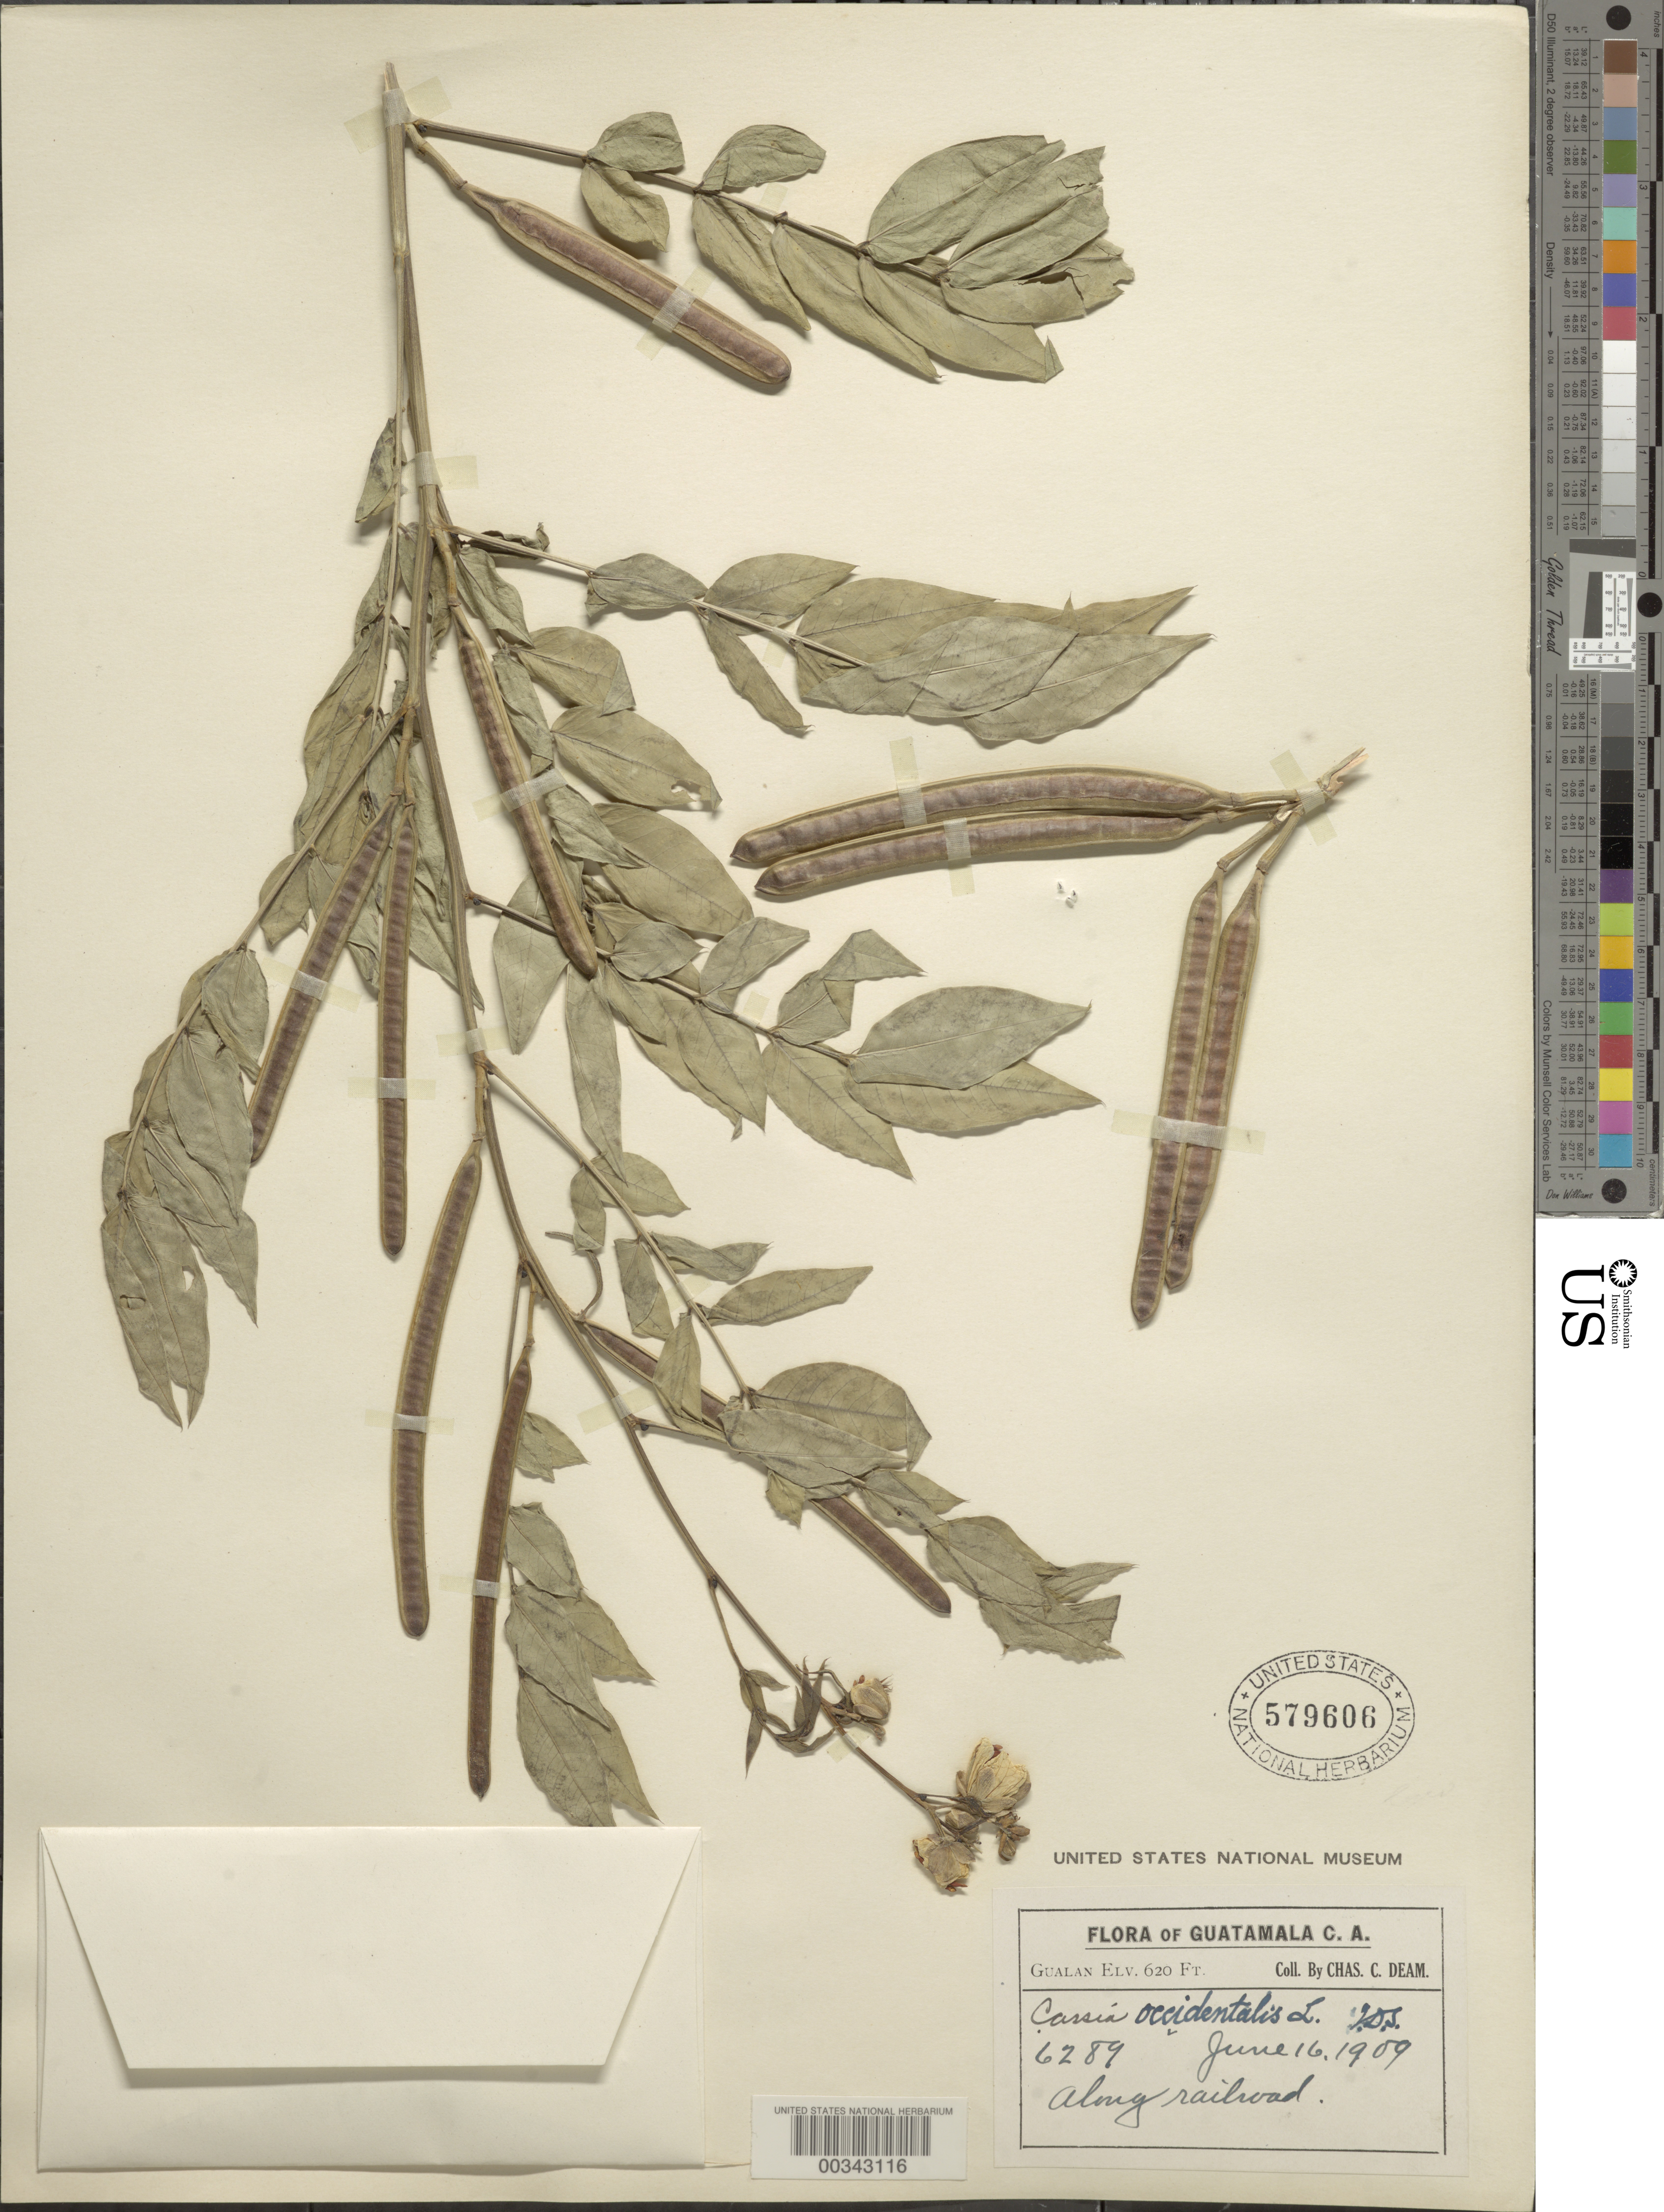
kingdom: Plantae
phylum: Tracheophyta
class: Magnoliopsida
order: Fabales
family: Fabaceae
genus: Senna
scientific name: Senna occidentalis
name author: (L.) Link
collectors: C. C. Deam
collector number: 6289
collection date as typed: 16 Jun 1909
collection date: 1909-06-16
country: Guatemala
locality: Gualan, along railroad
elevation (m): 189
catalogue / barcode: US 579606